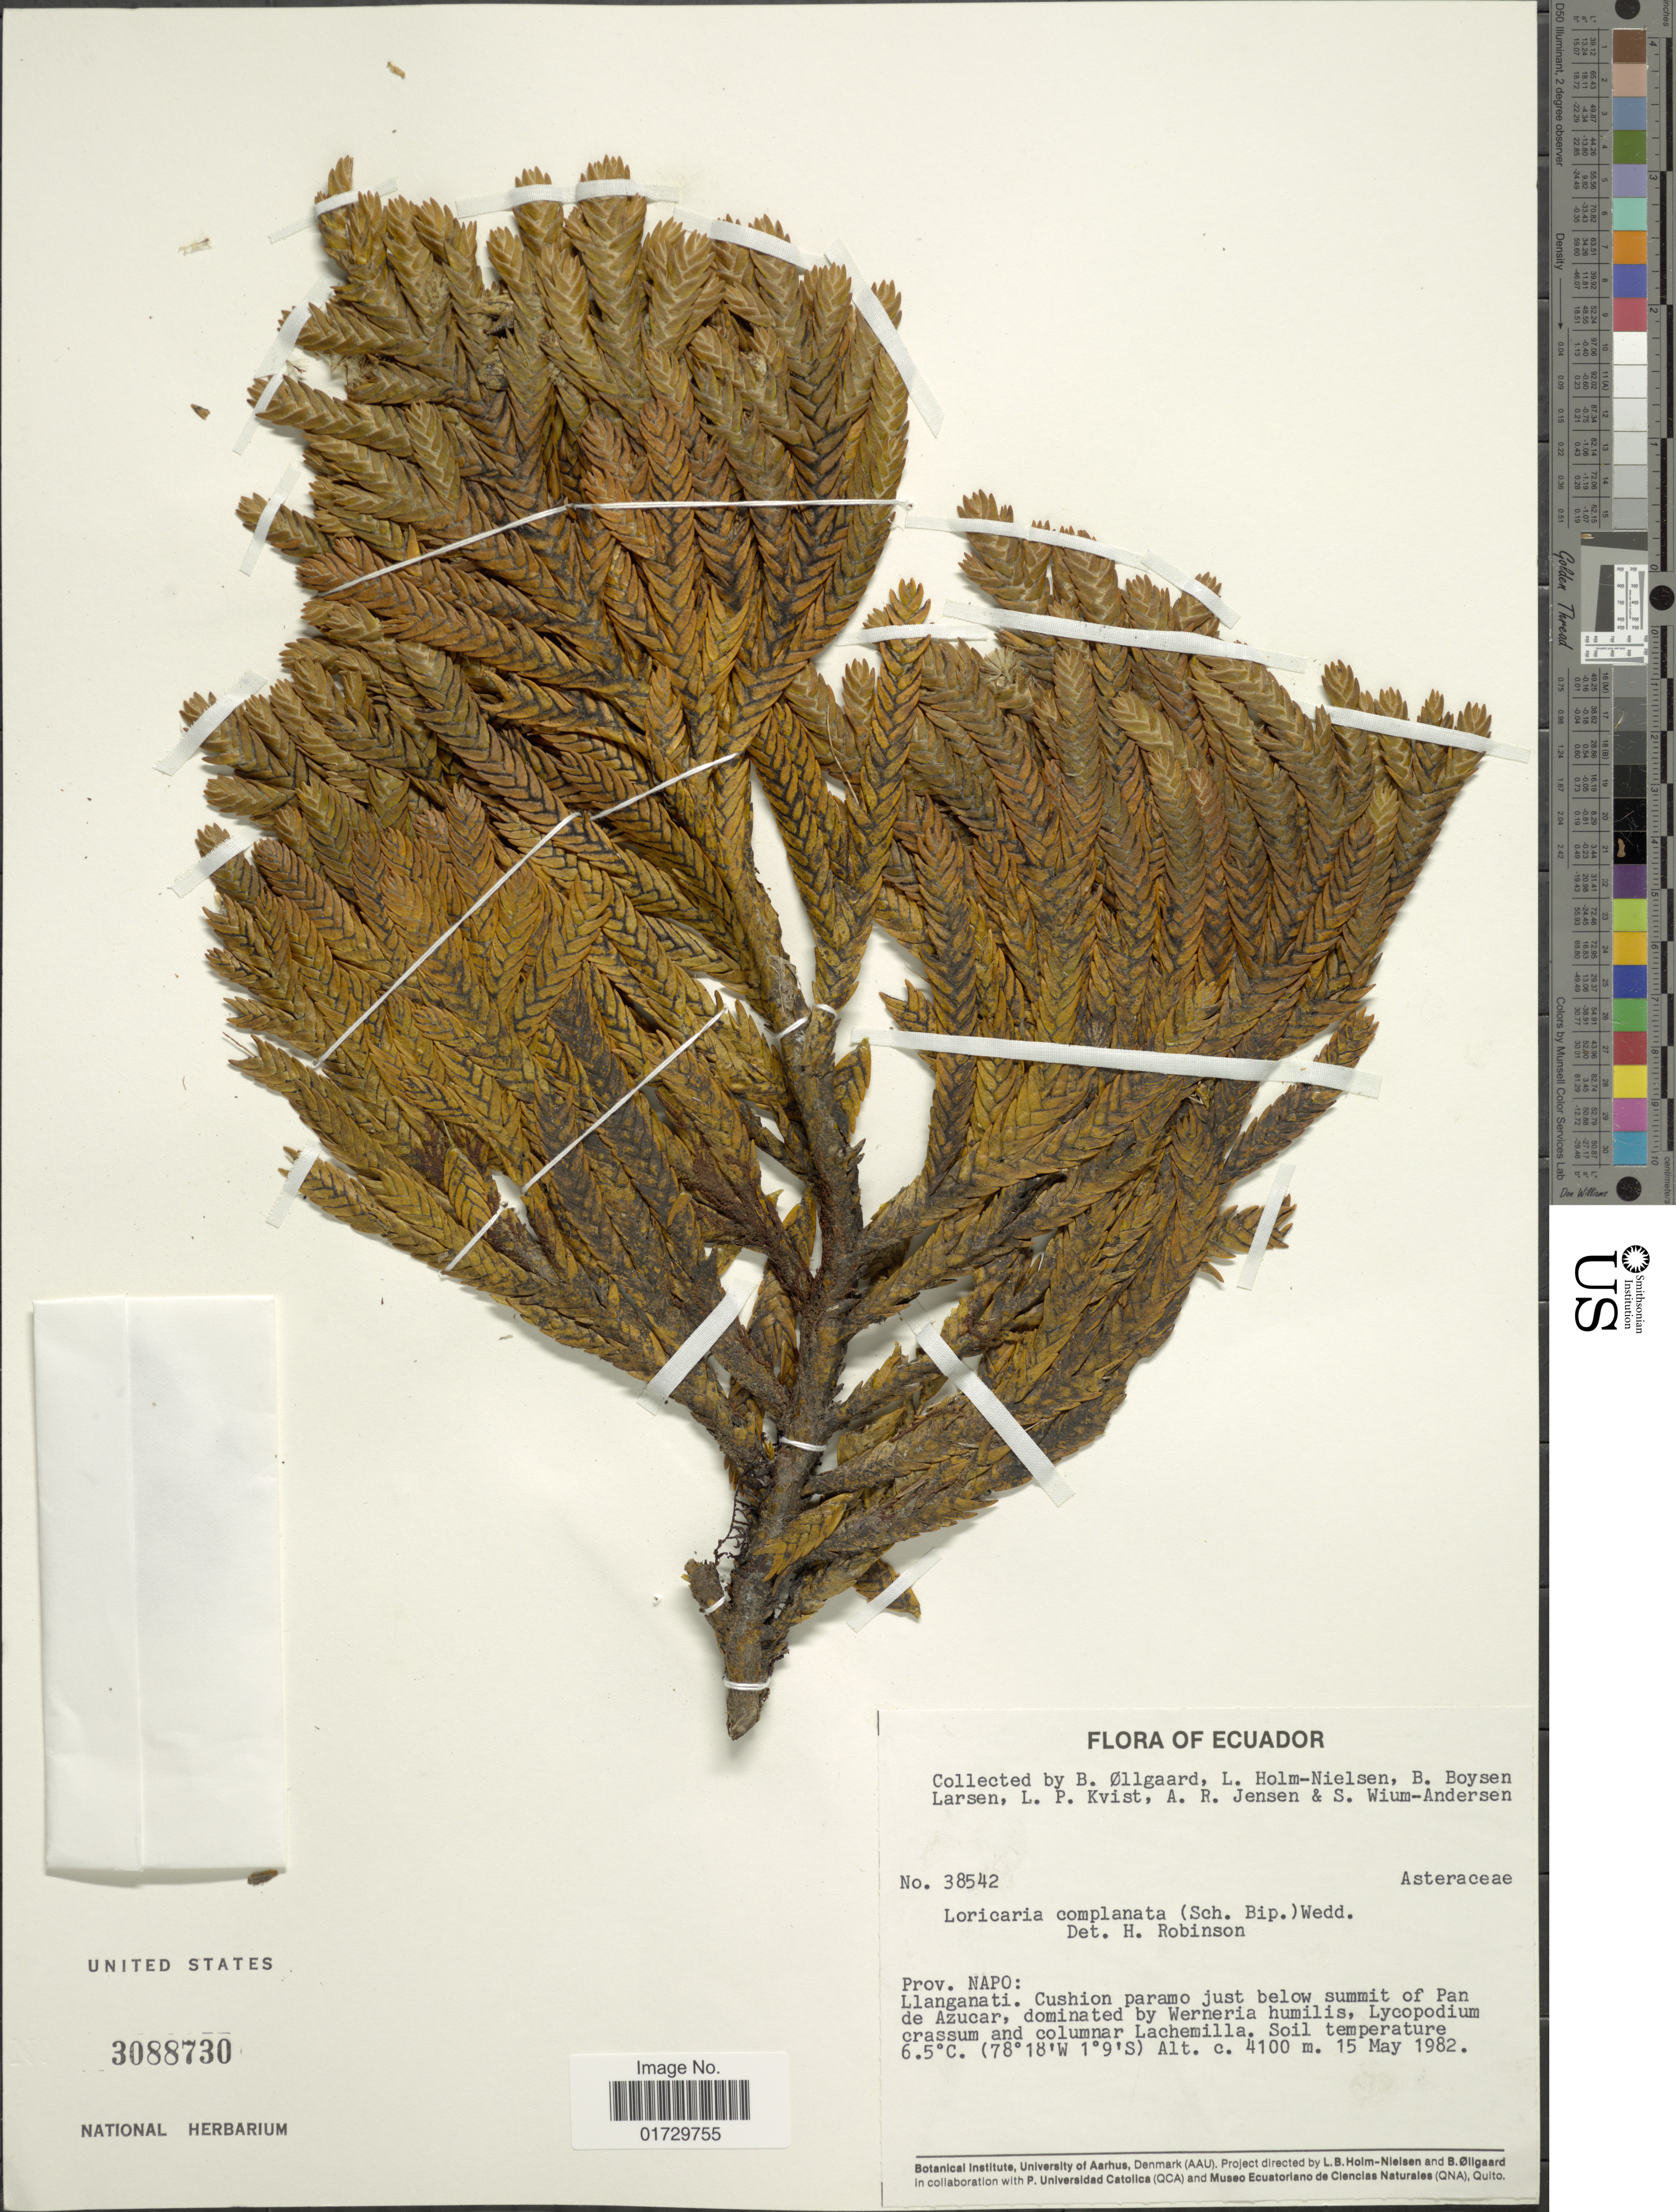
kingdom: Plantae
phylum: Tracheophyta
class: Magnoliopsida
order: Asterales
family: Asteraceae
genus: Loricaria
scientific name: Loricaria complanata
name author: (Sch. Bip.) Wedd.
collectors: B. Øllgaard, L. B. Holm-Nielsen, B. Boysen Larsen, L. P. Kvist & et al.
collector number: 38542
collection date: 1982-05-15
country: Ecuador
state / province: Napo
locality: Llanganato. Cushion paramo just below summit of Pan de Azucar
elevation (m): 4100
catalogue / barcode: US 3088730